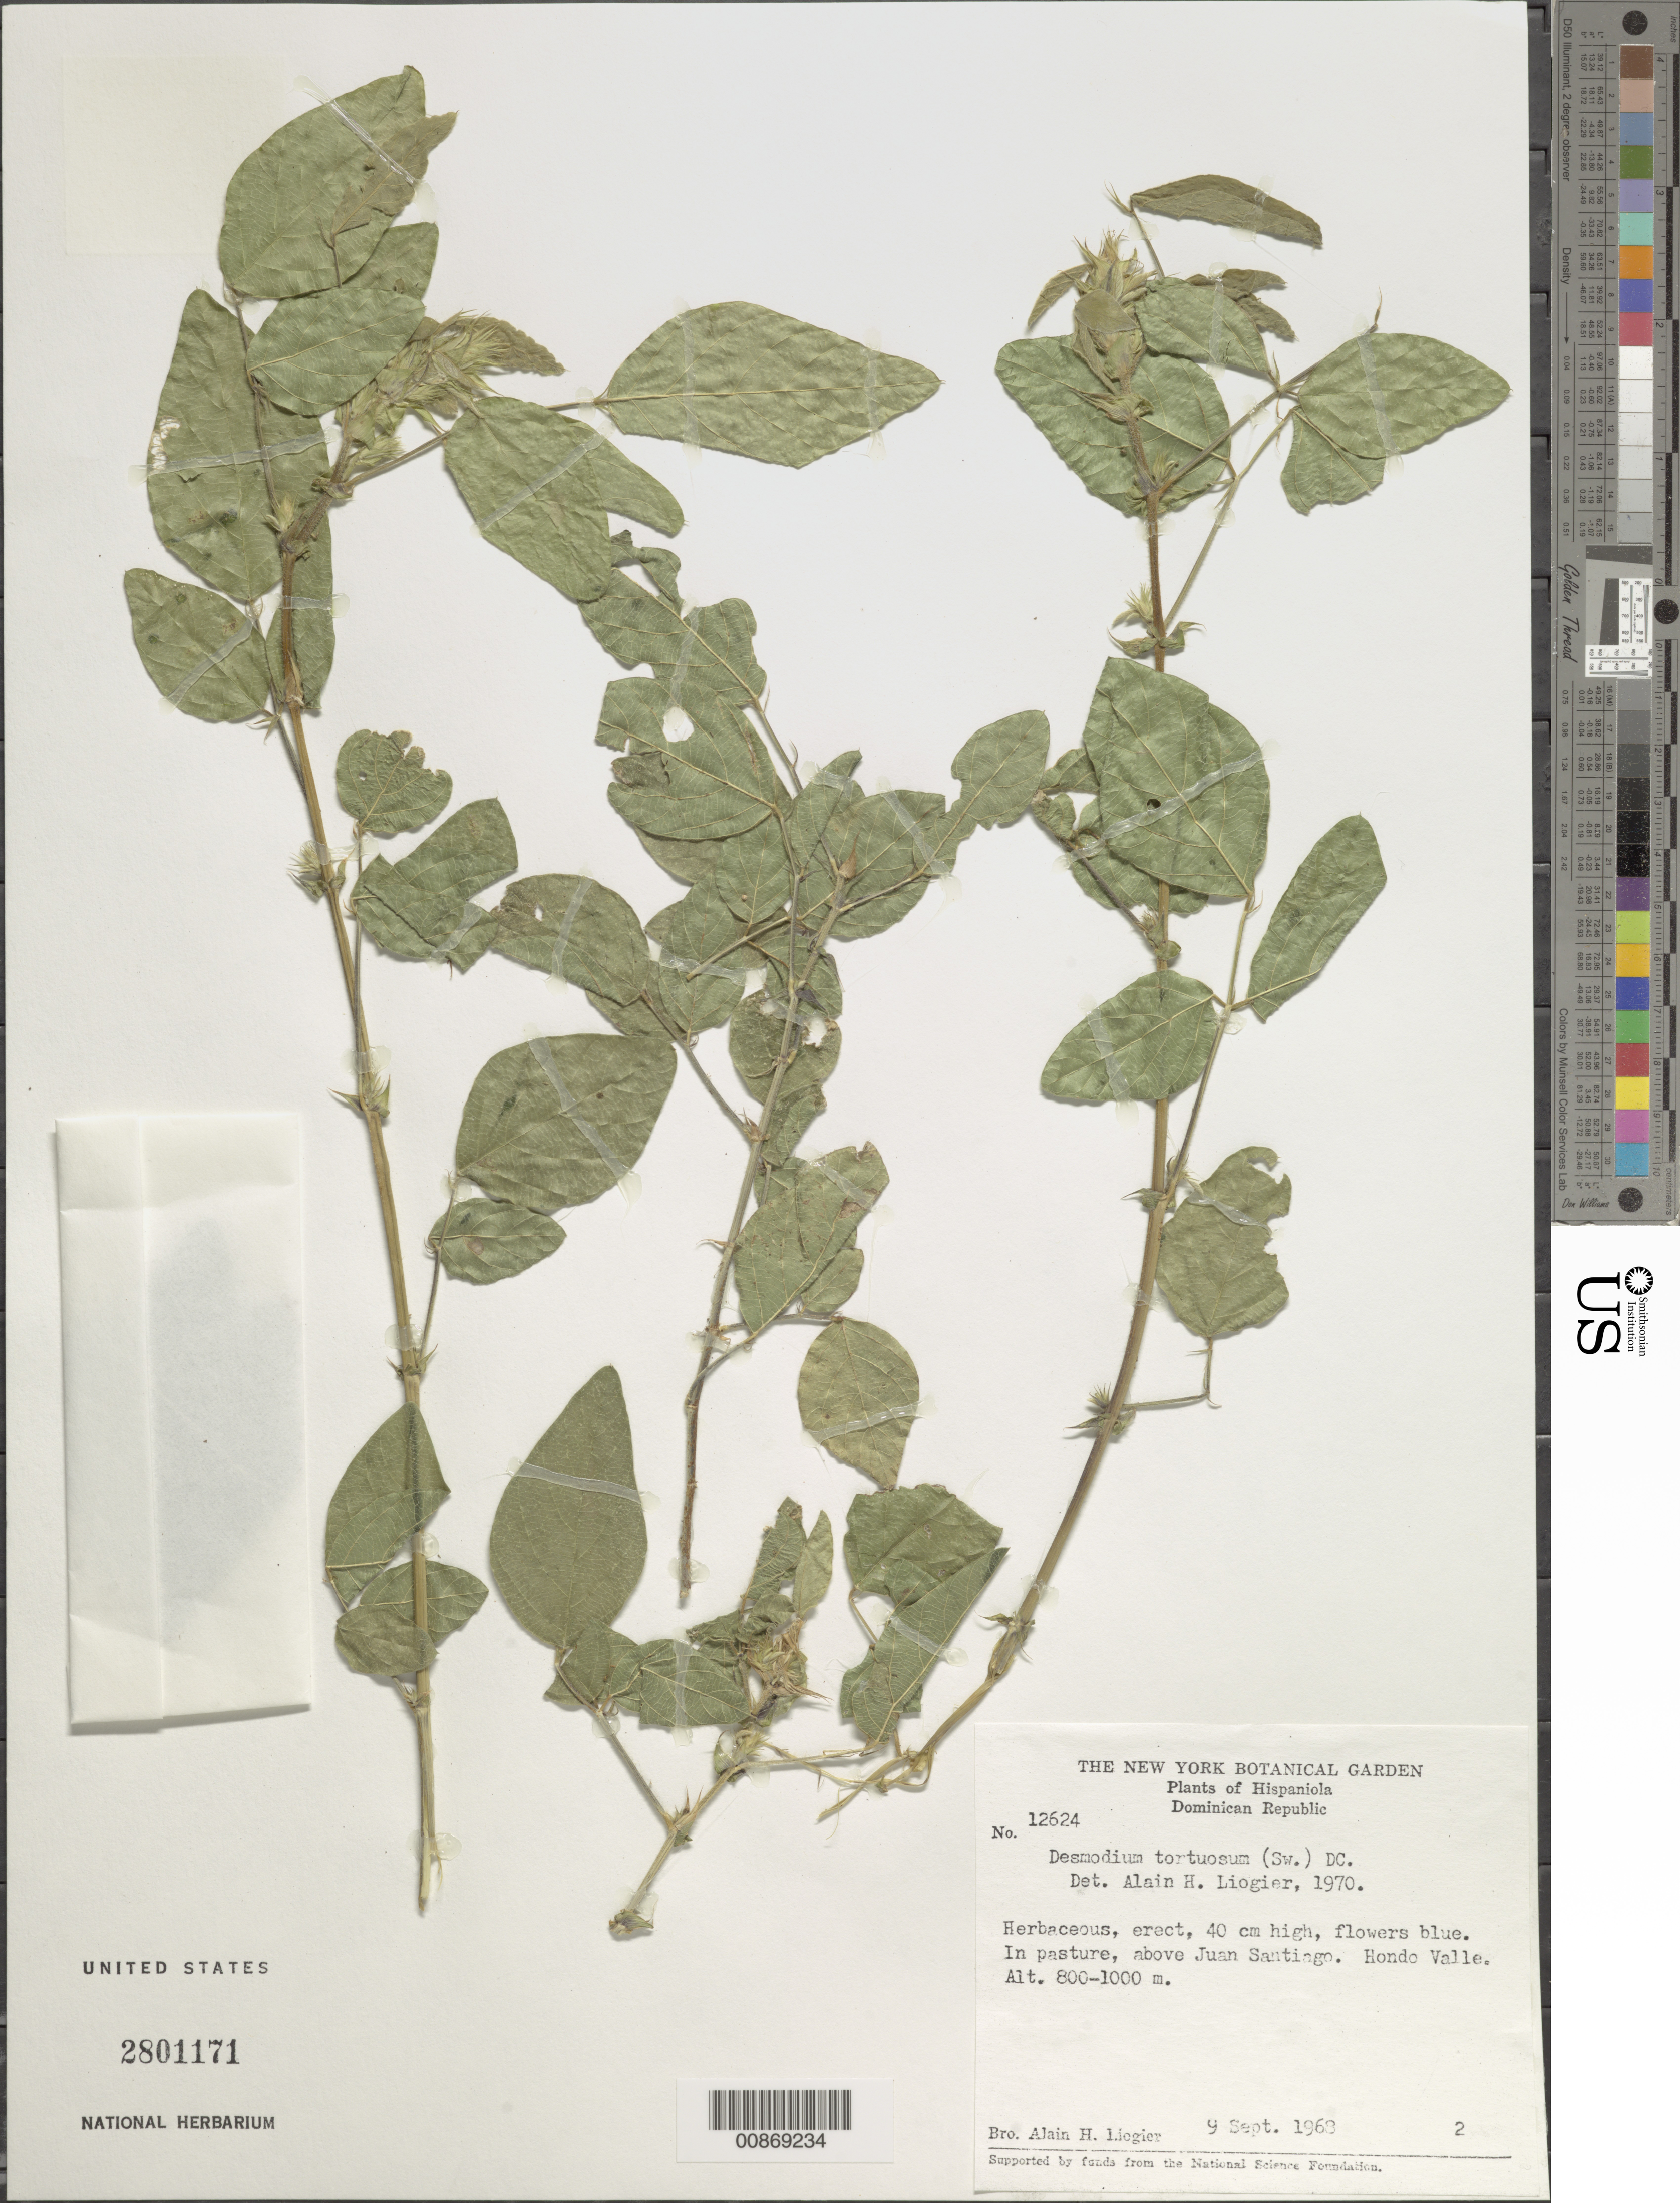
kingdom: Plantae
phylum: Tracheophyta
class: Magnoliopsida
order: Fabales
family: Fabaceae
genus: Desmodium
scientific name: Desmodium tortuosum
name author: (Sw.) DC.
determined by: Liogier, Alain H.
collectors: A. H. Liogier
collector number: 12624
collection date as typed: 09 Sep 1968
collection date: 1968-09-09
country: Dominican Republic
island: Hispaniola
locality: Above Juan Santiago. Hondo Valle.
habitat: In pasture.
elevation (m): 800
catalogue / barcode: US 2801171